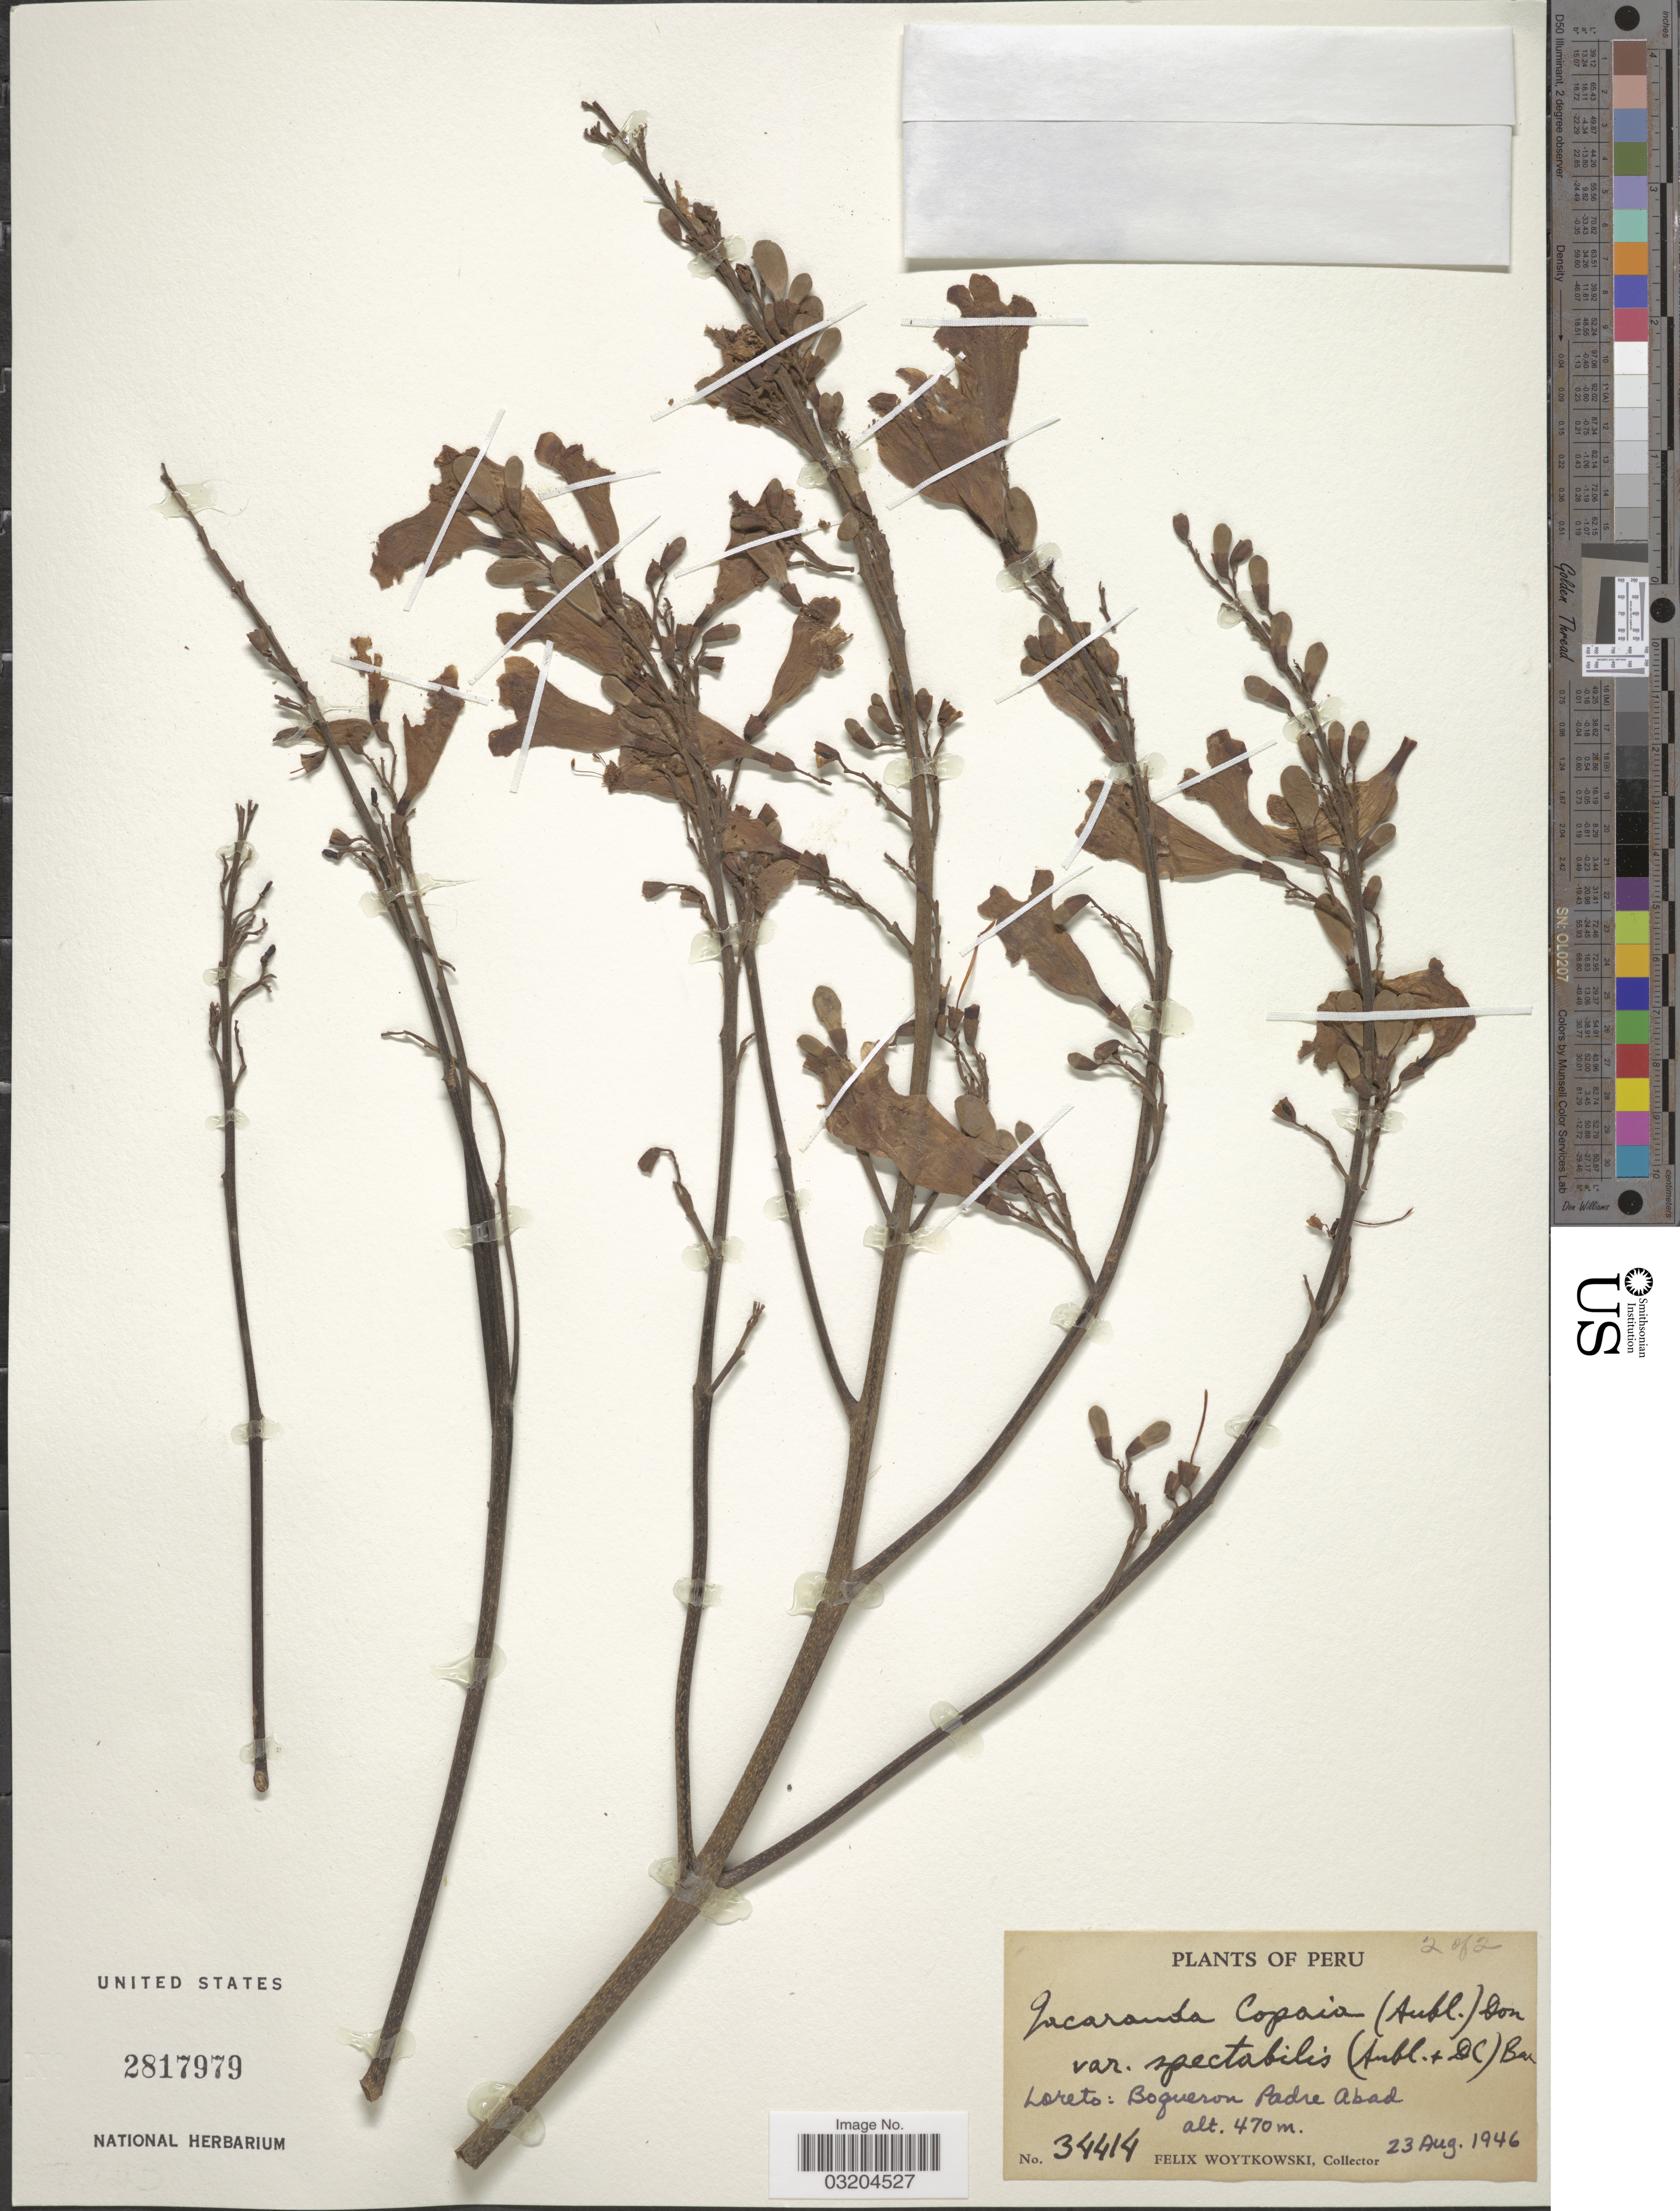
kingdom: Plantae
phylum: Tracheophyta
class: Magnoliopsida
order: Lamiales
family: Bignoniaceae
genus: Jacaranda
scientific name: Jacaranda copaia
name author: (Aubl.) D. Don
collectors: F. Woytkowski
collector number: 34414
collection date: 1946-08-23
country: Peru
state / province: Loreto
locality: Boqueron Padre Abad.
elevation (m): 470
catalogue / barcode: US 2817979